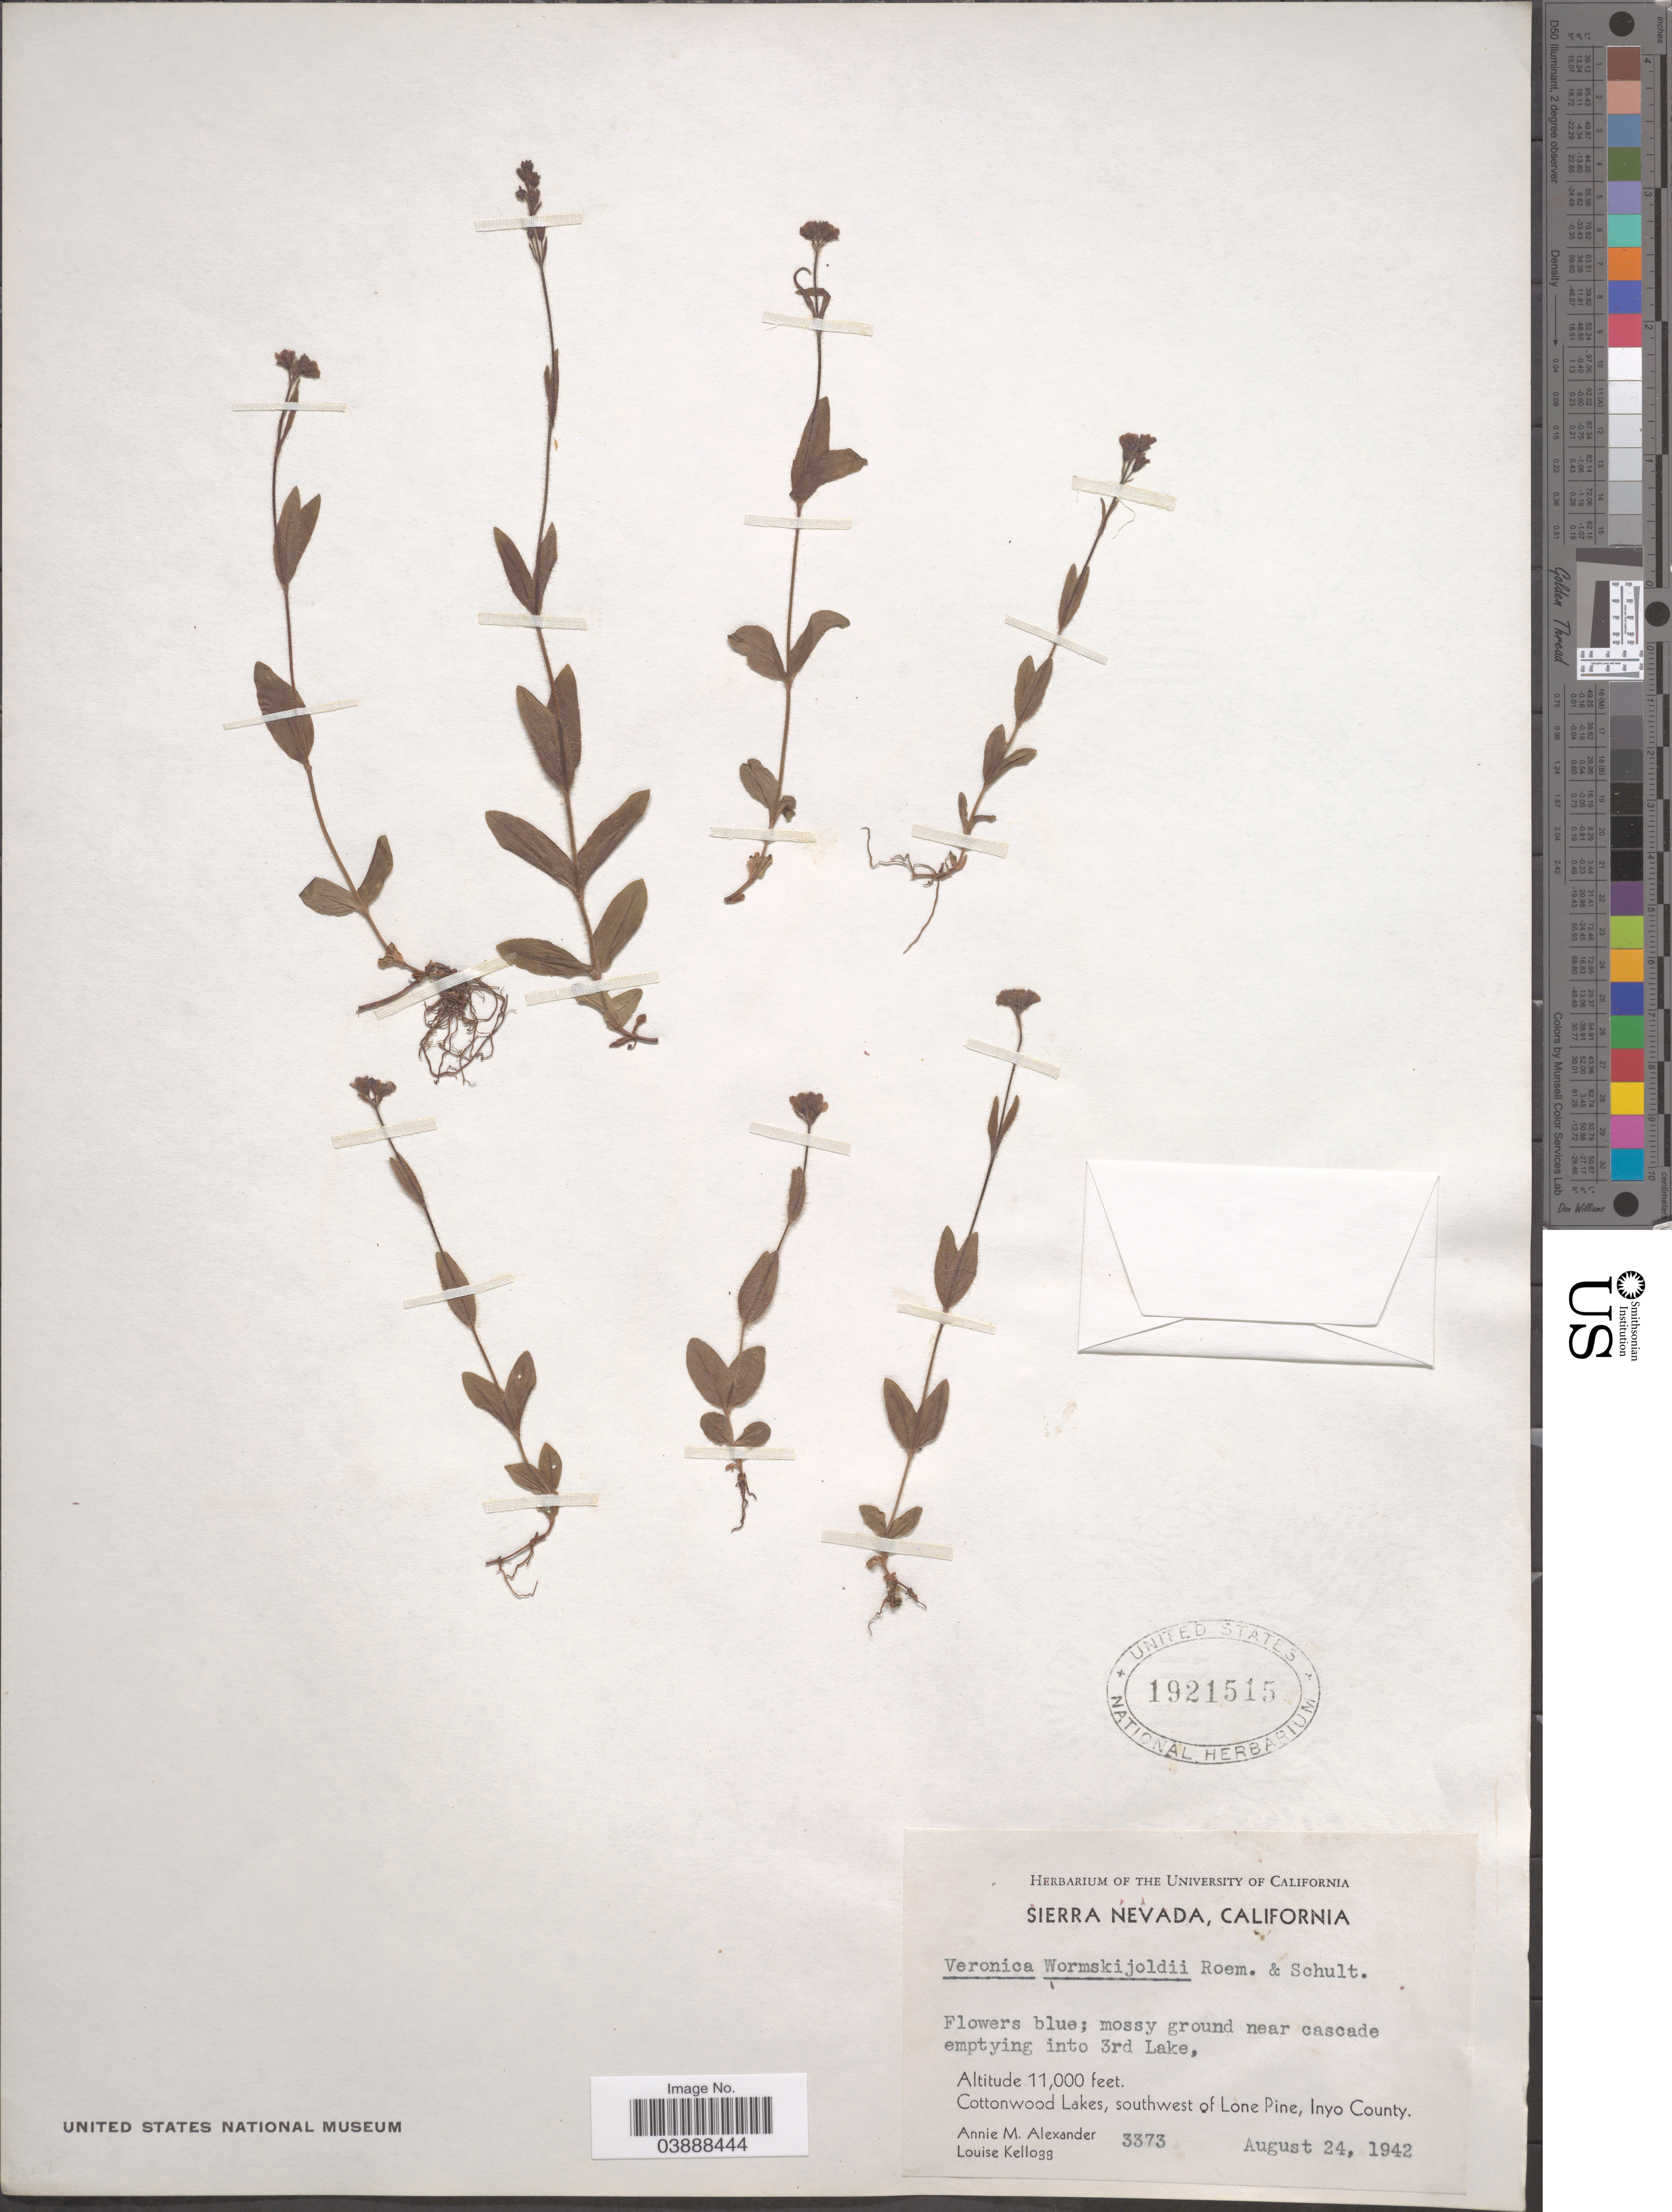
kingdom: Plantae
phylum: Tracheophyta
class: Magnoliopsida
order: Lamiales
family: Plantaginaceae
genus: Veronica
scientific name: Veronica wormskjoldii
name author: Roem. & Schult.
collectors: A. M. Alexander & L. Kellogg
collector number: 3373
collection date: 1942-08-24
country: United States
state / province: California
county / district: Inyo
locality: Sierra Nevada. Near cascade emptying into 3rd Lake. Cottonwood Lakes, southwest of Lone Pine, Inyo County.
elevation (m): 3353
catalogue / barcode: US 1921515